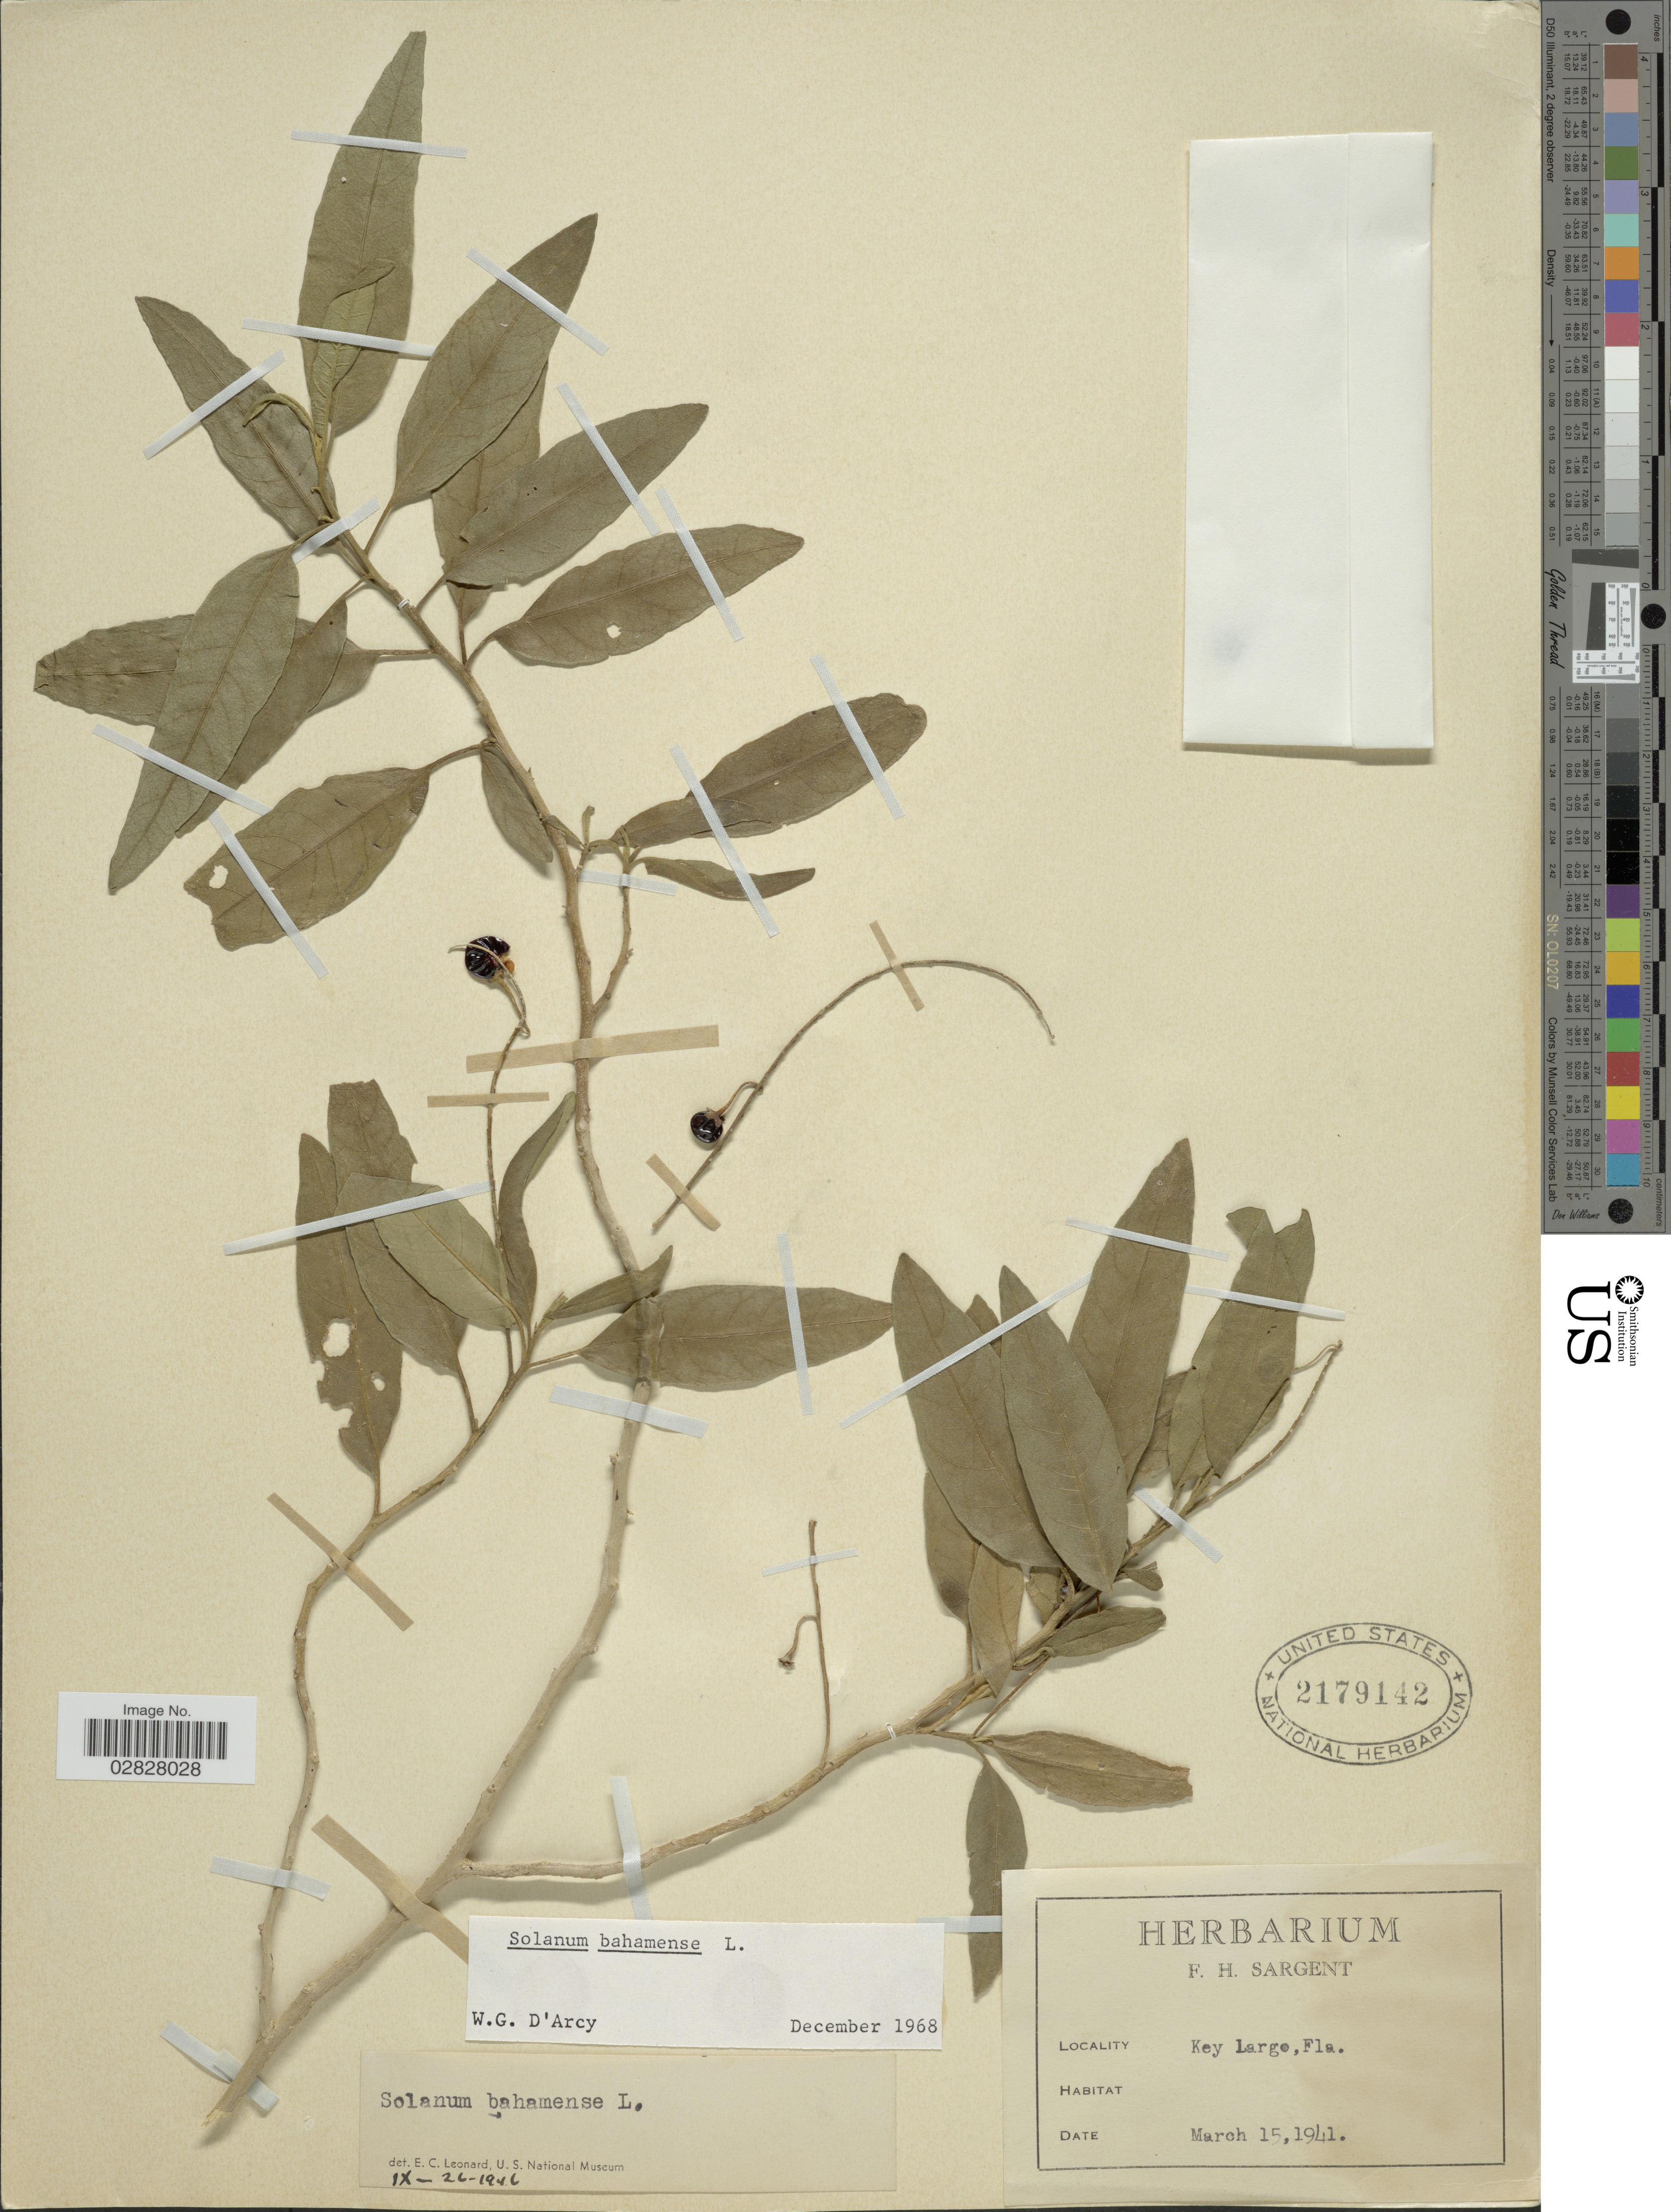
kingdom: Plantae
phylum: Tracheophyta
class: Magnoliopsida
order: Solanales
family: Solanaceae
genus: Solanum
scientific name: Solanum bahamense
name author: L.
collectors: Ex herb. F. H. Sargent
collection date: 1941-03-15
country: United States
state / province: Florida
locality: Key Large.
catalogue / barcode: US 2179142